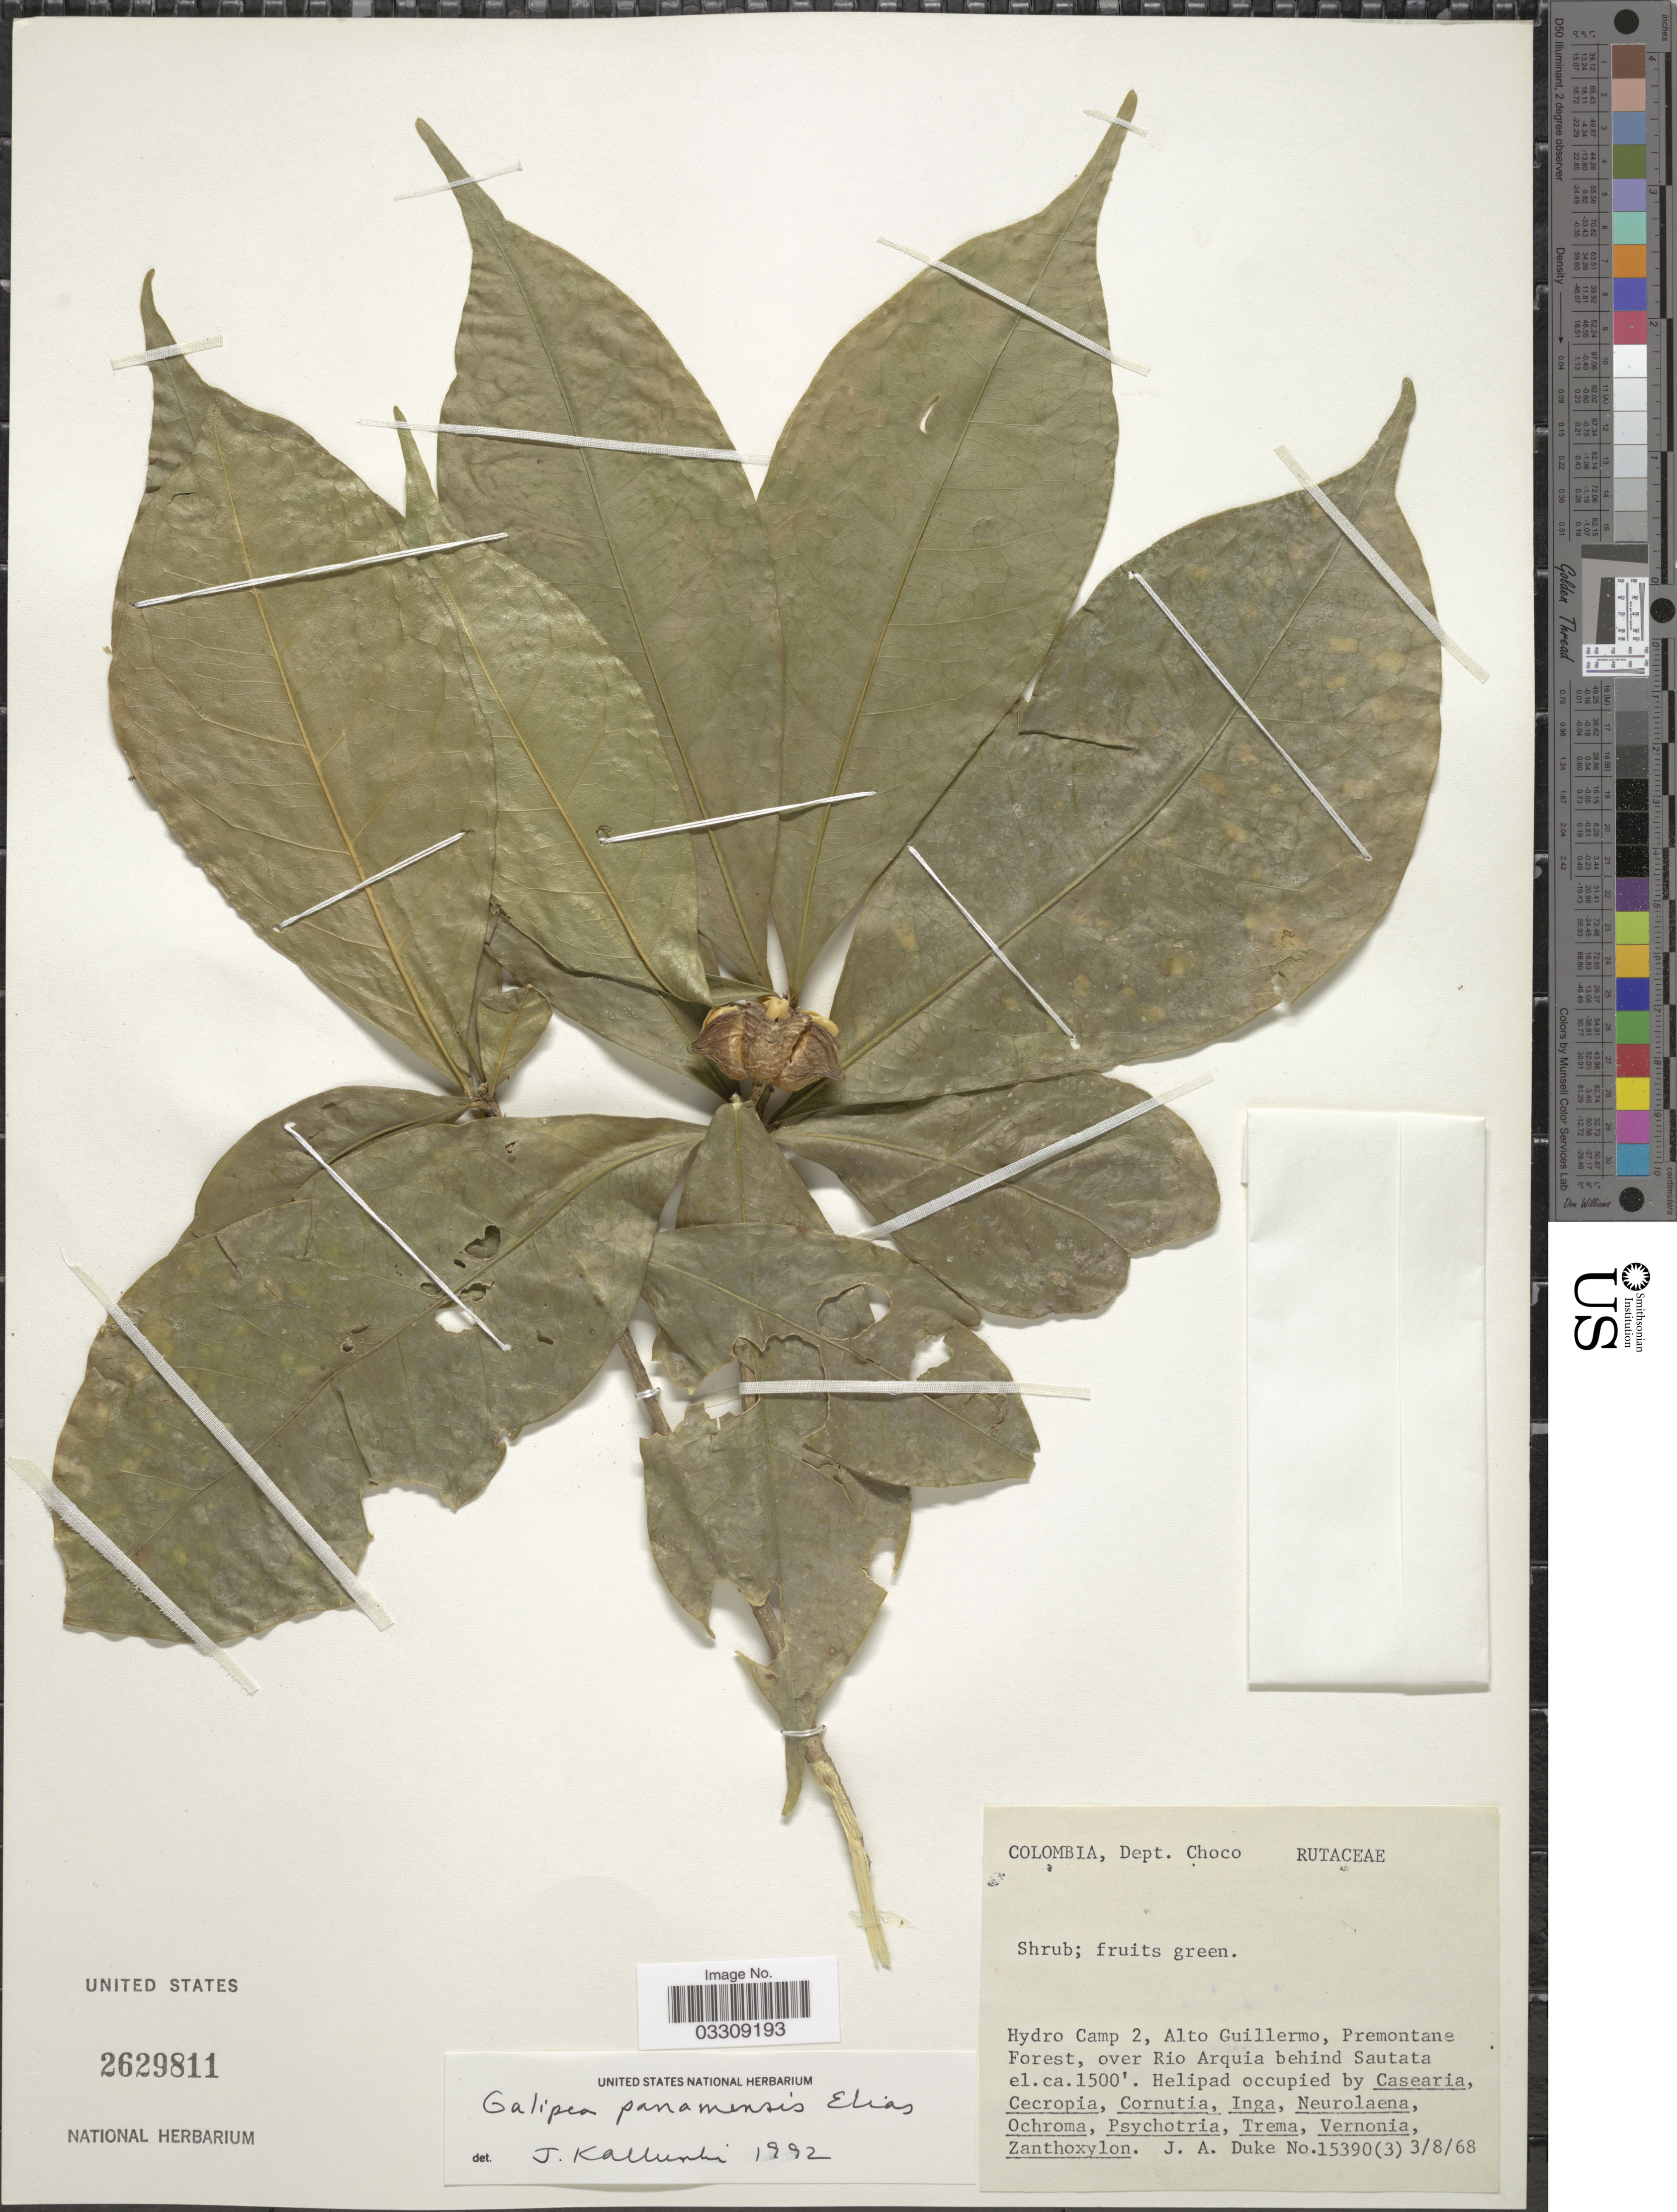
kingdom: Plantae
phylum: Tracheophyta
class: Magnoliopsida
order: Sapindales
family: Rutaceae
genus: Esenbeckia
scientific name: Esenbeckia panamensis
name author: T. S. Elias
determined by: Londoño-Echeverri, Y.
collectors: J. A. Duke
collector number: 15390(3)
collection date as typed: Transcribed d/m/y: 3/8/68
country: Colombia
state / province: Chocó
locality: Dept. Choco. Hydro Camp 2, Alto Guillermo, Premontane Forest, over Rio Arquia behind Sautata.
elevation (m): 457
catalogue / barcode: US 2629811